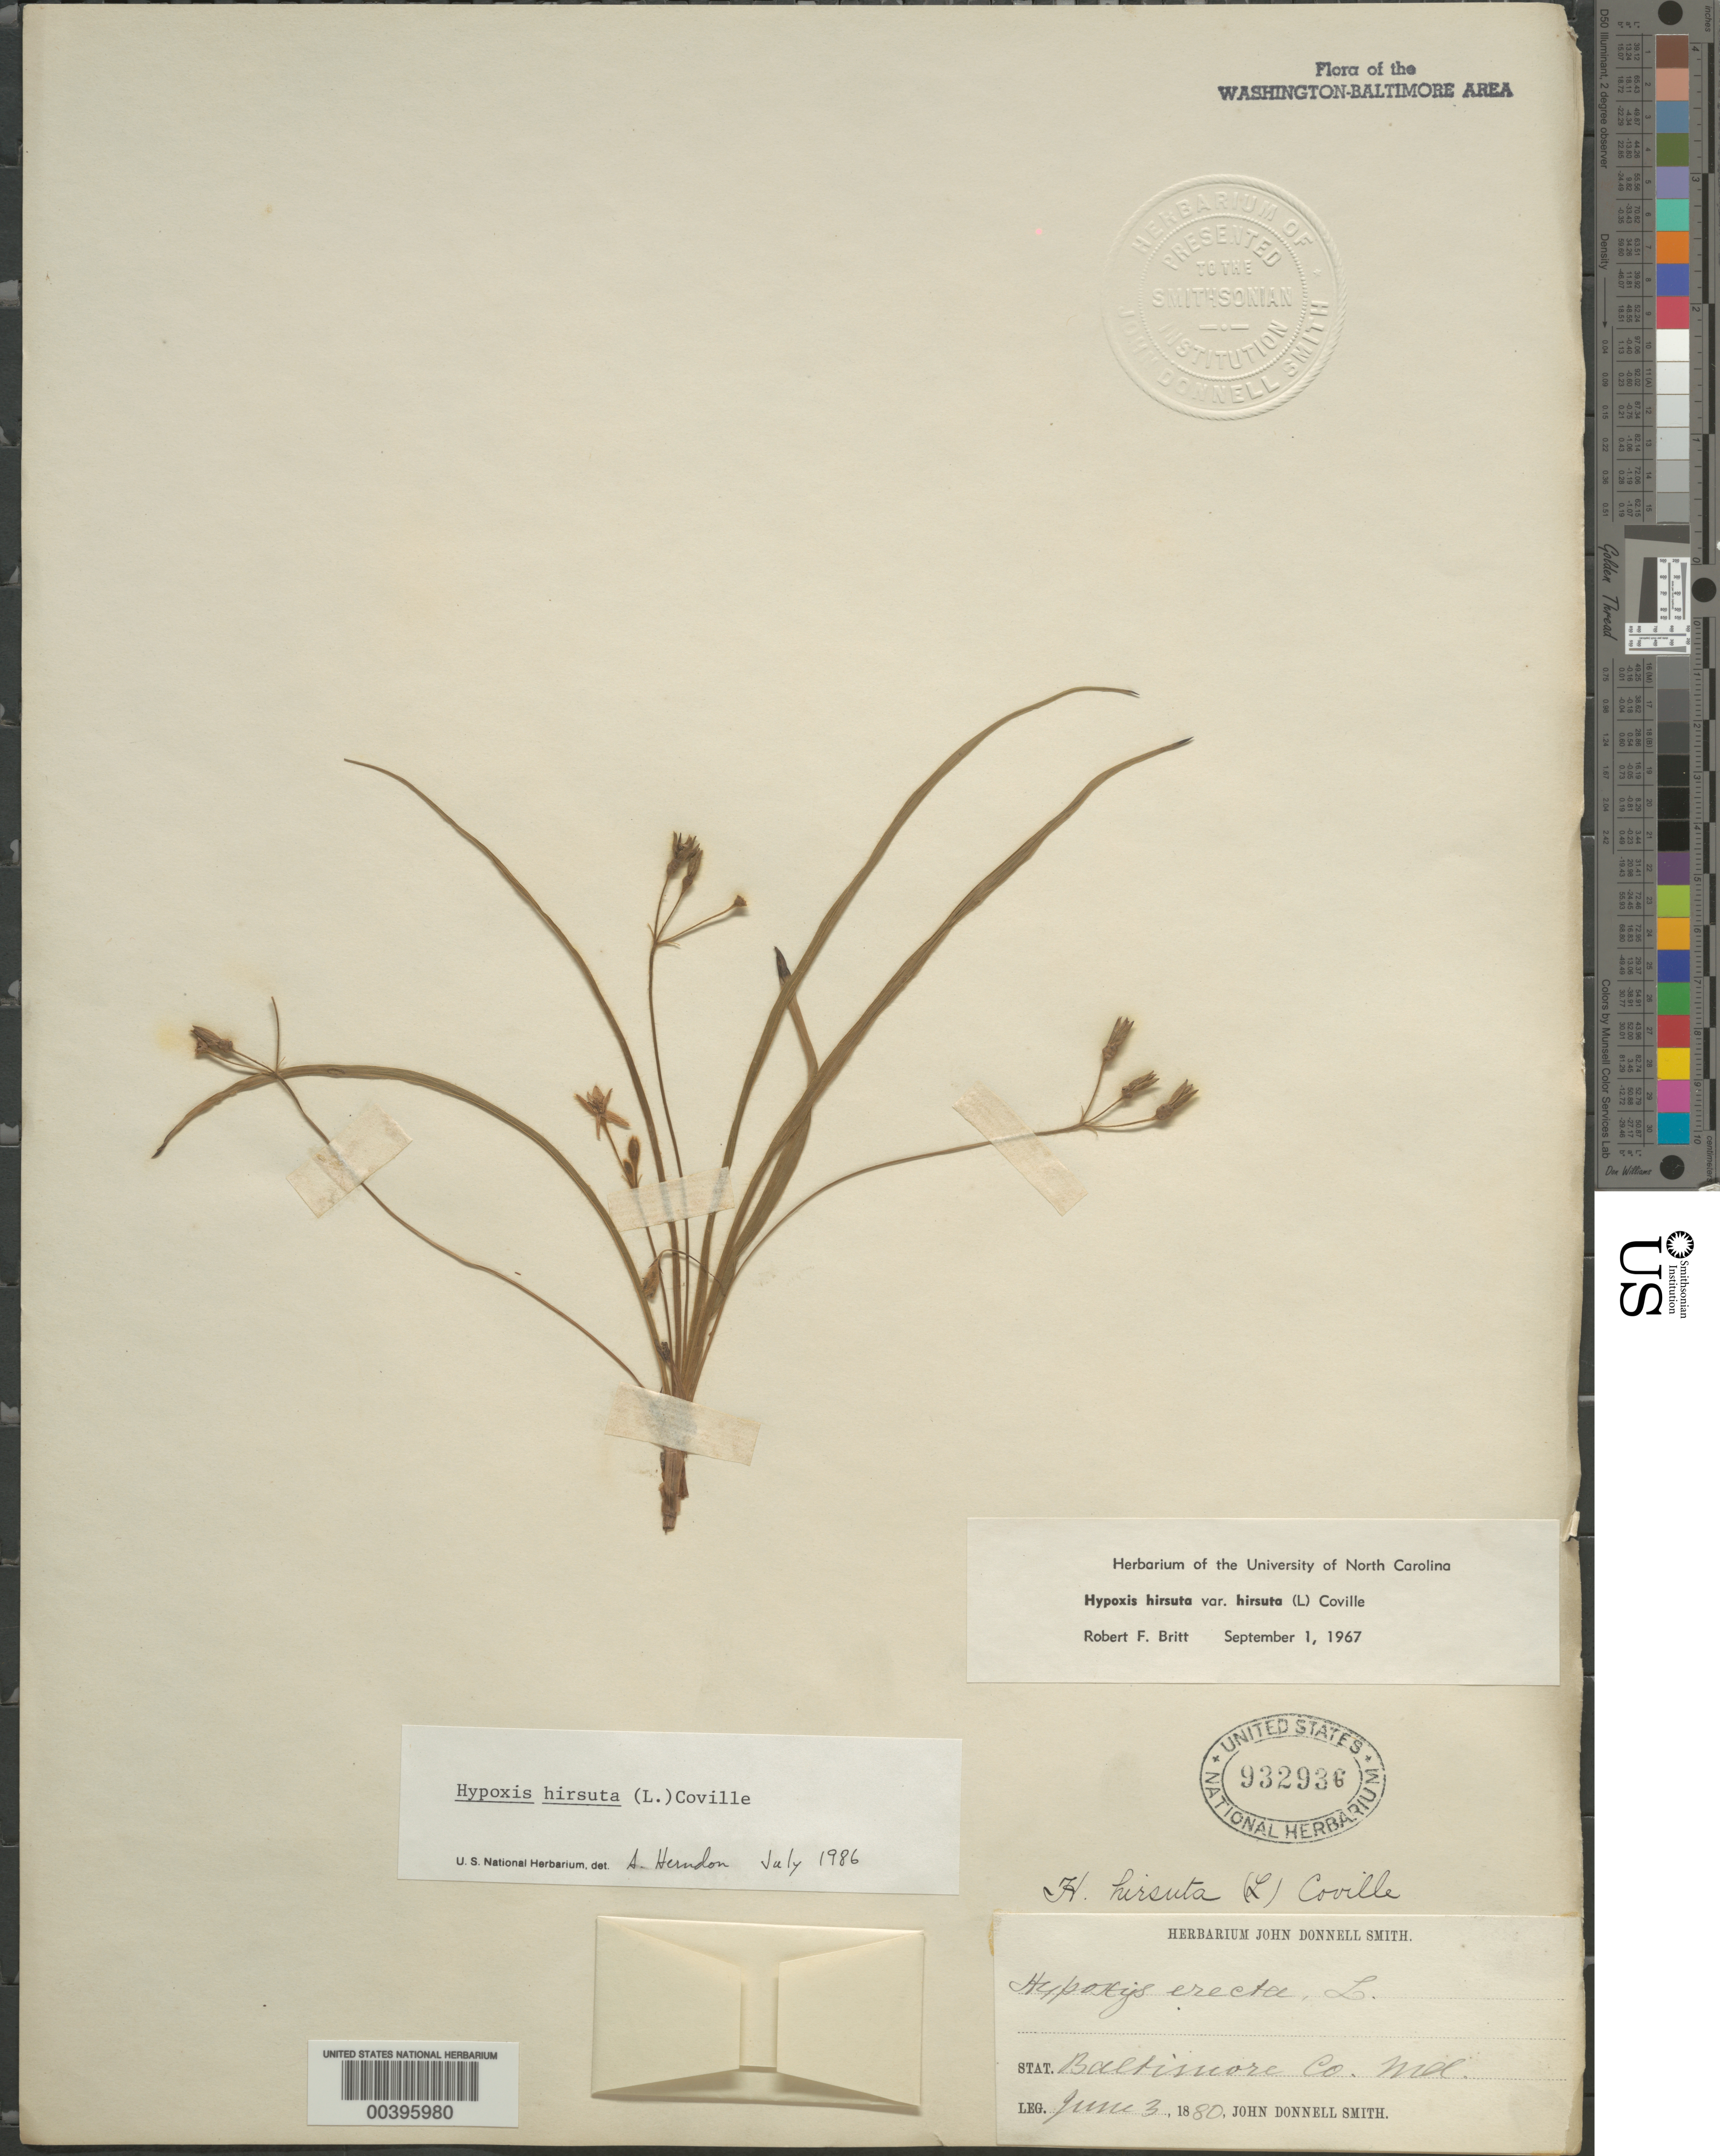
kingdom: Plantae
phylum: Tracheophyta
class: Liliopsida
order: Asparagales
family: Hypoxidaceae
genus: Hypoxis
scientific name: Hypoxis hirsuta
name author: (L.) Coville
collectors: J. Donnell Smith & R. Britt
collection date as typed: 03 Jun 1880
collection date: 1880-06-03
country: United States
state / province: Maryland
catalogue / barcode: US 932936